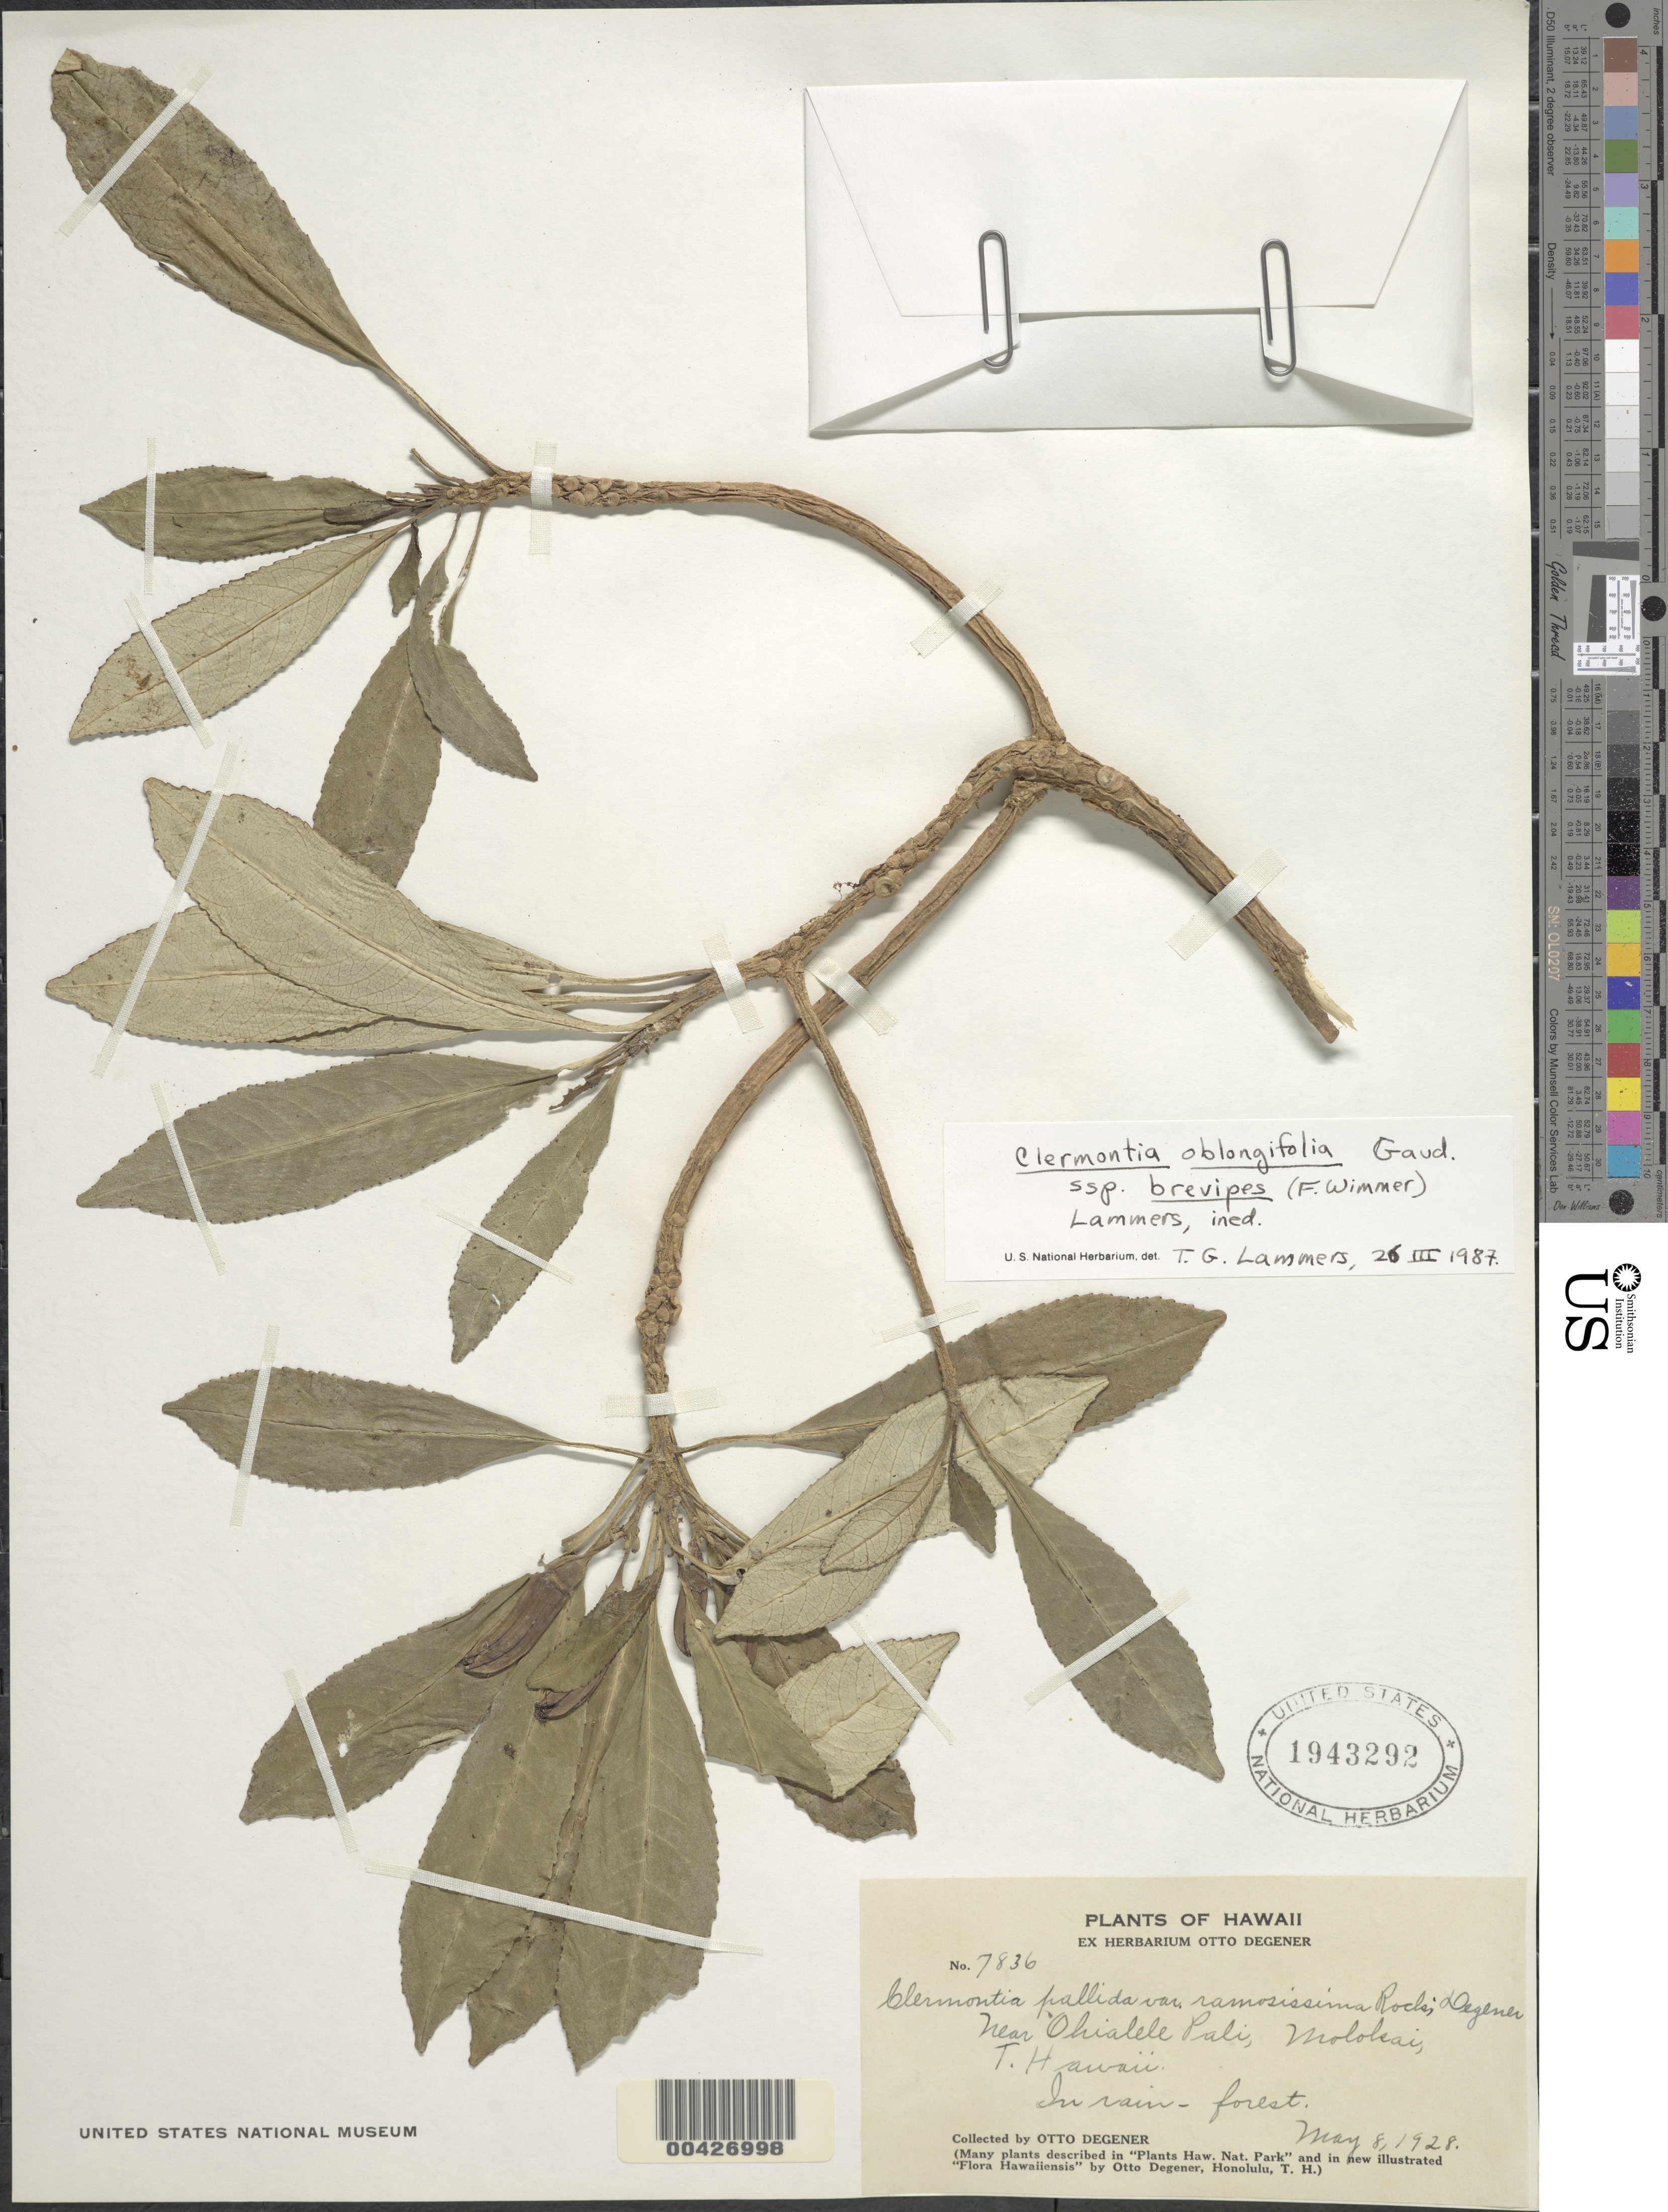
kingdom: Plantae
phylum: Tracheophyta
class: Magnoliopsida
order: Asterales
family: Campanulaceae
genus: Clermontia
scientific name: Clermontia oblongifolia subsp. brevipes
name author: (E. Wimm.) Lammers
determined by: Lammers, T. G.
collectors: O. Degener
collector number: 7836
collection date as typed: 8 May 1928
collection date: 1928-05-08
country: United States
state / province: Hawaii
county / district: Maui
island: Moloka'i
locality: Near Ohialele Pali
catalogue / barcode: US 1943292